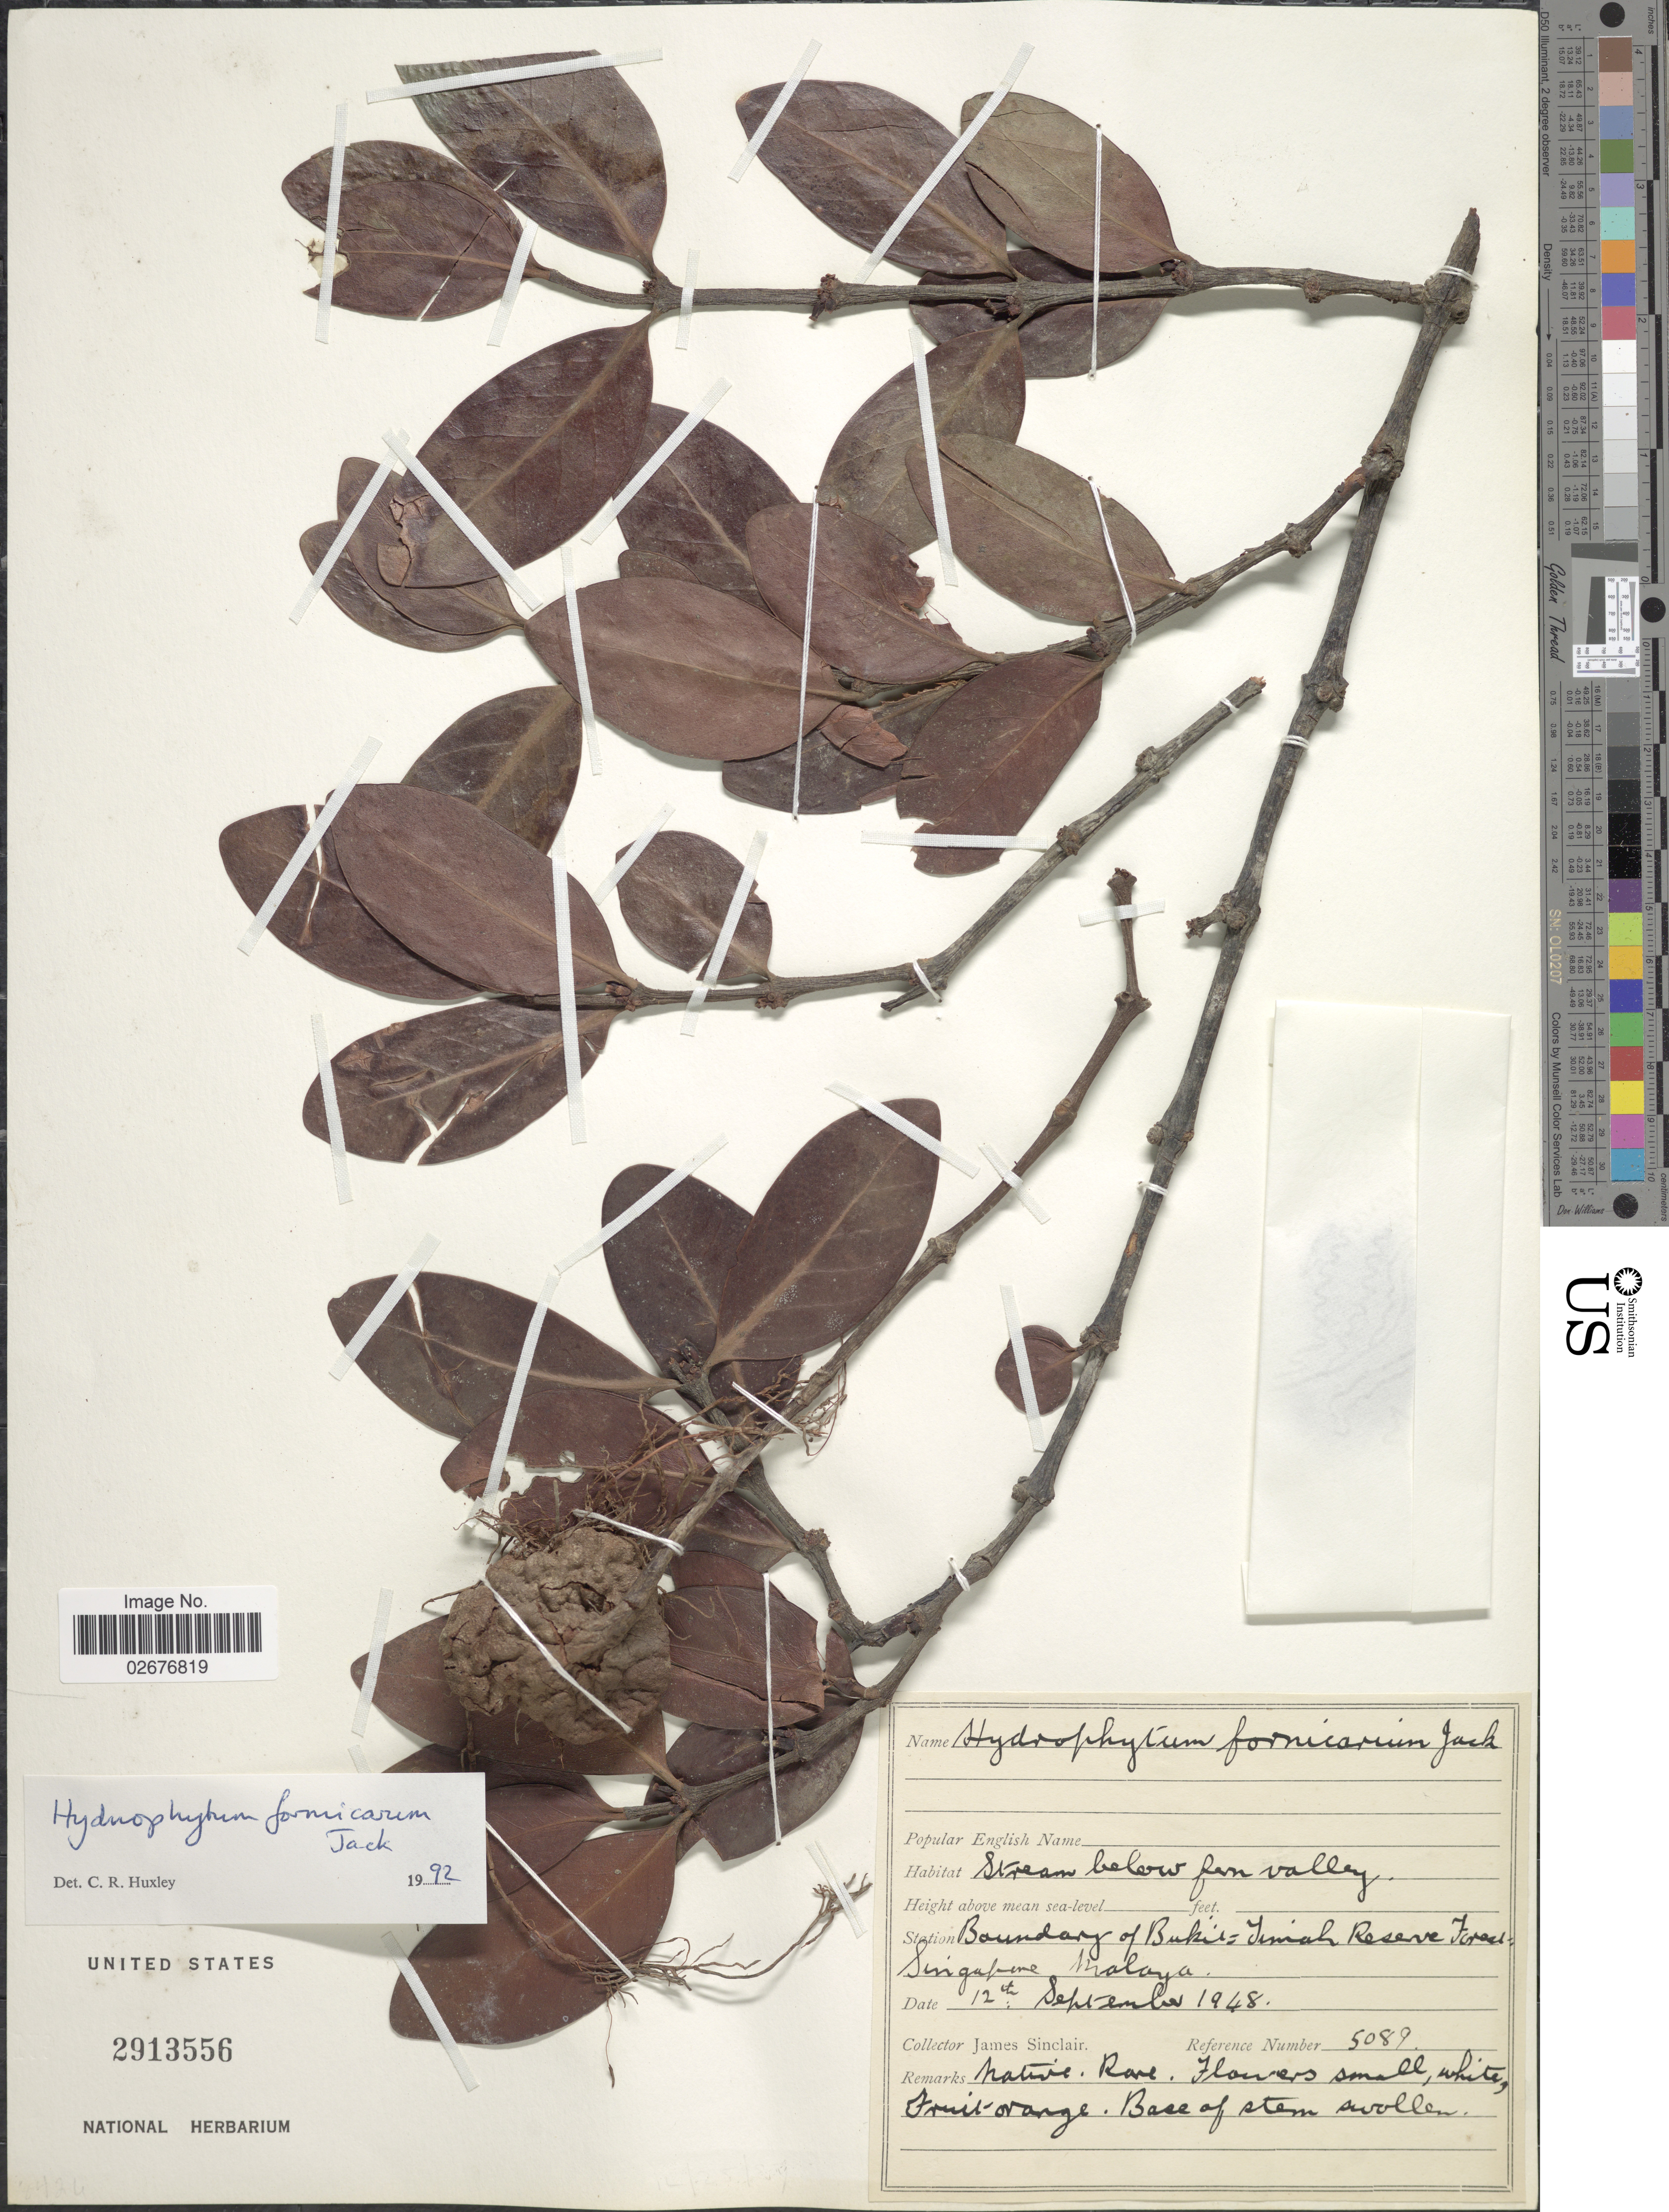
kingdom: Plantae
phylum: Tracheophyta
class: Magnoliopsida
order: Gentianales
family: Rubiaceae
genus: Hydnophytum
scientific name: Hydnophytum formicarum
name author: Jack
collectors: J. Sinclair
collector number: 5089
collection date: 1948-09-12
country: Singapore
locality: Boundary of Bukit Timah Reserve Forest, Malaya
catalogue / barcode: US 2913556